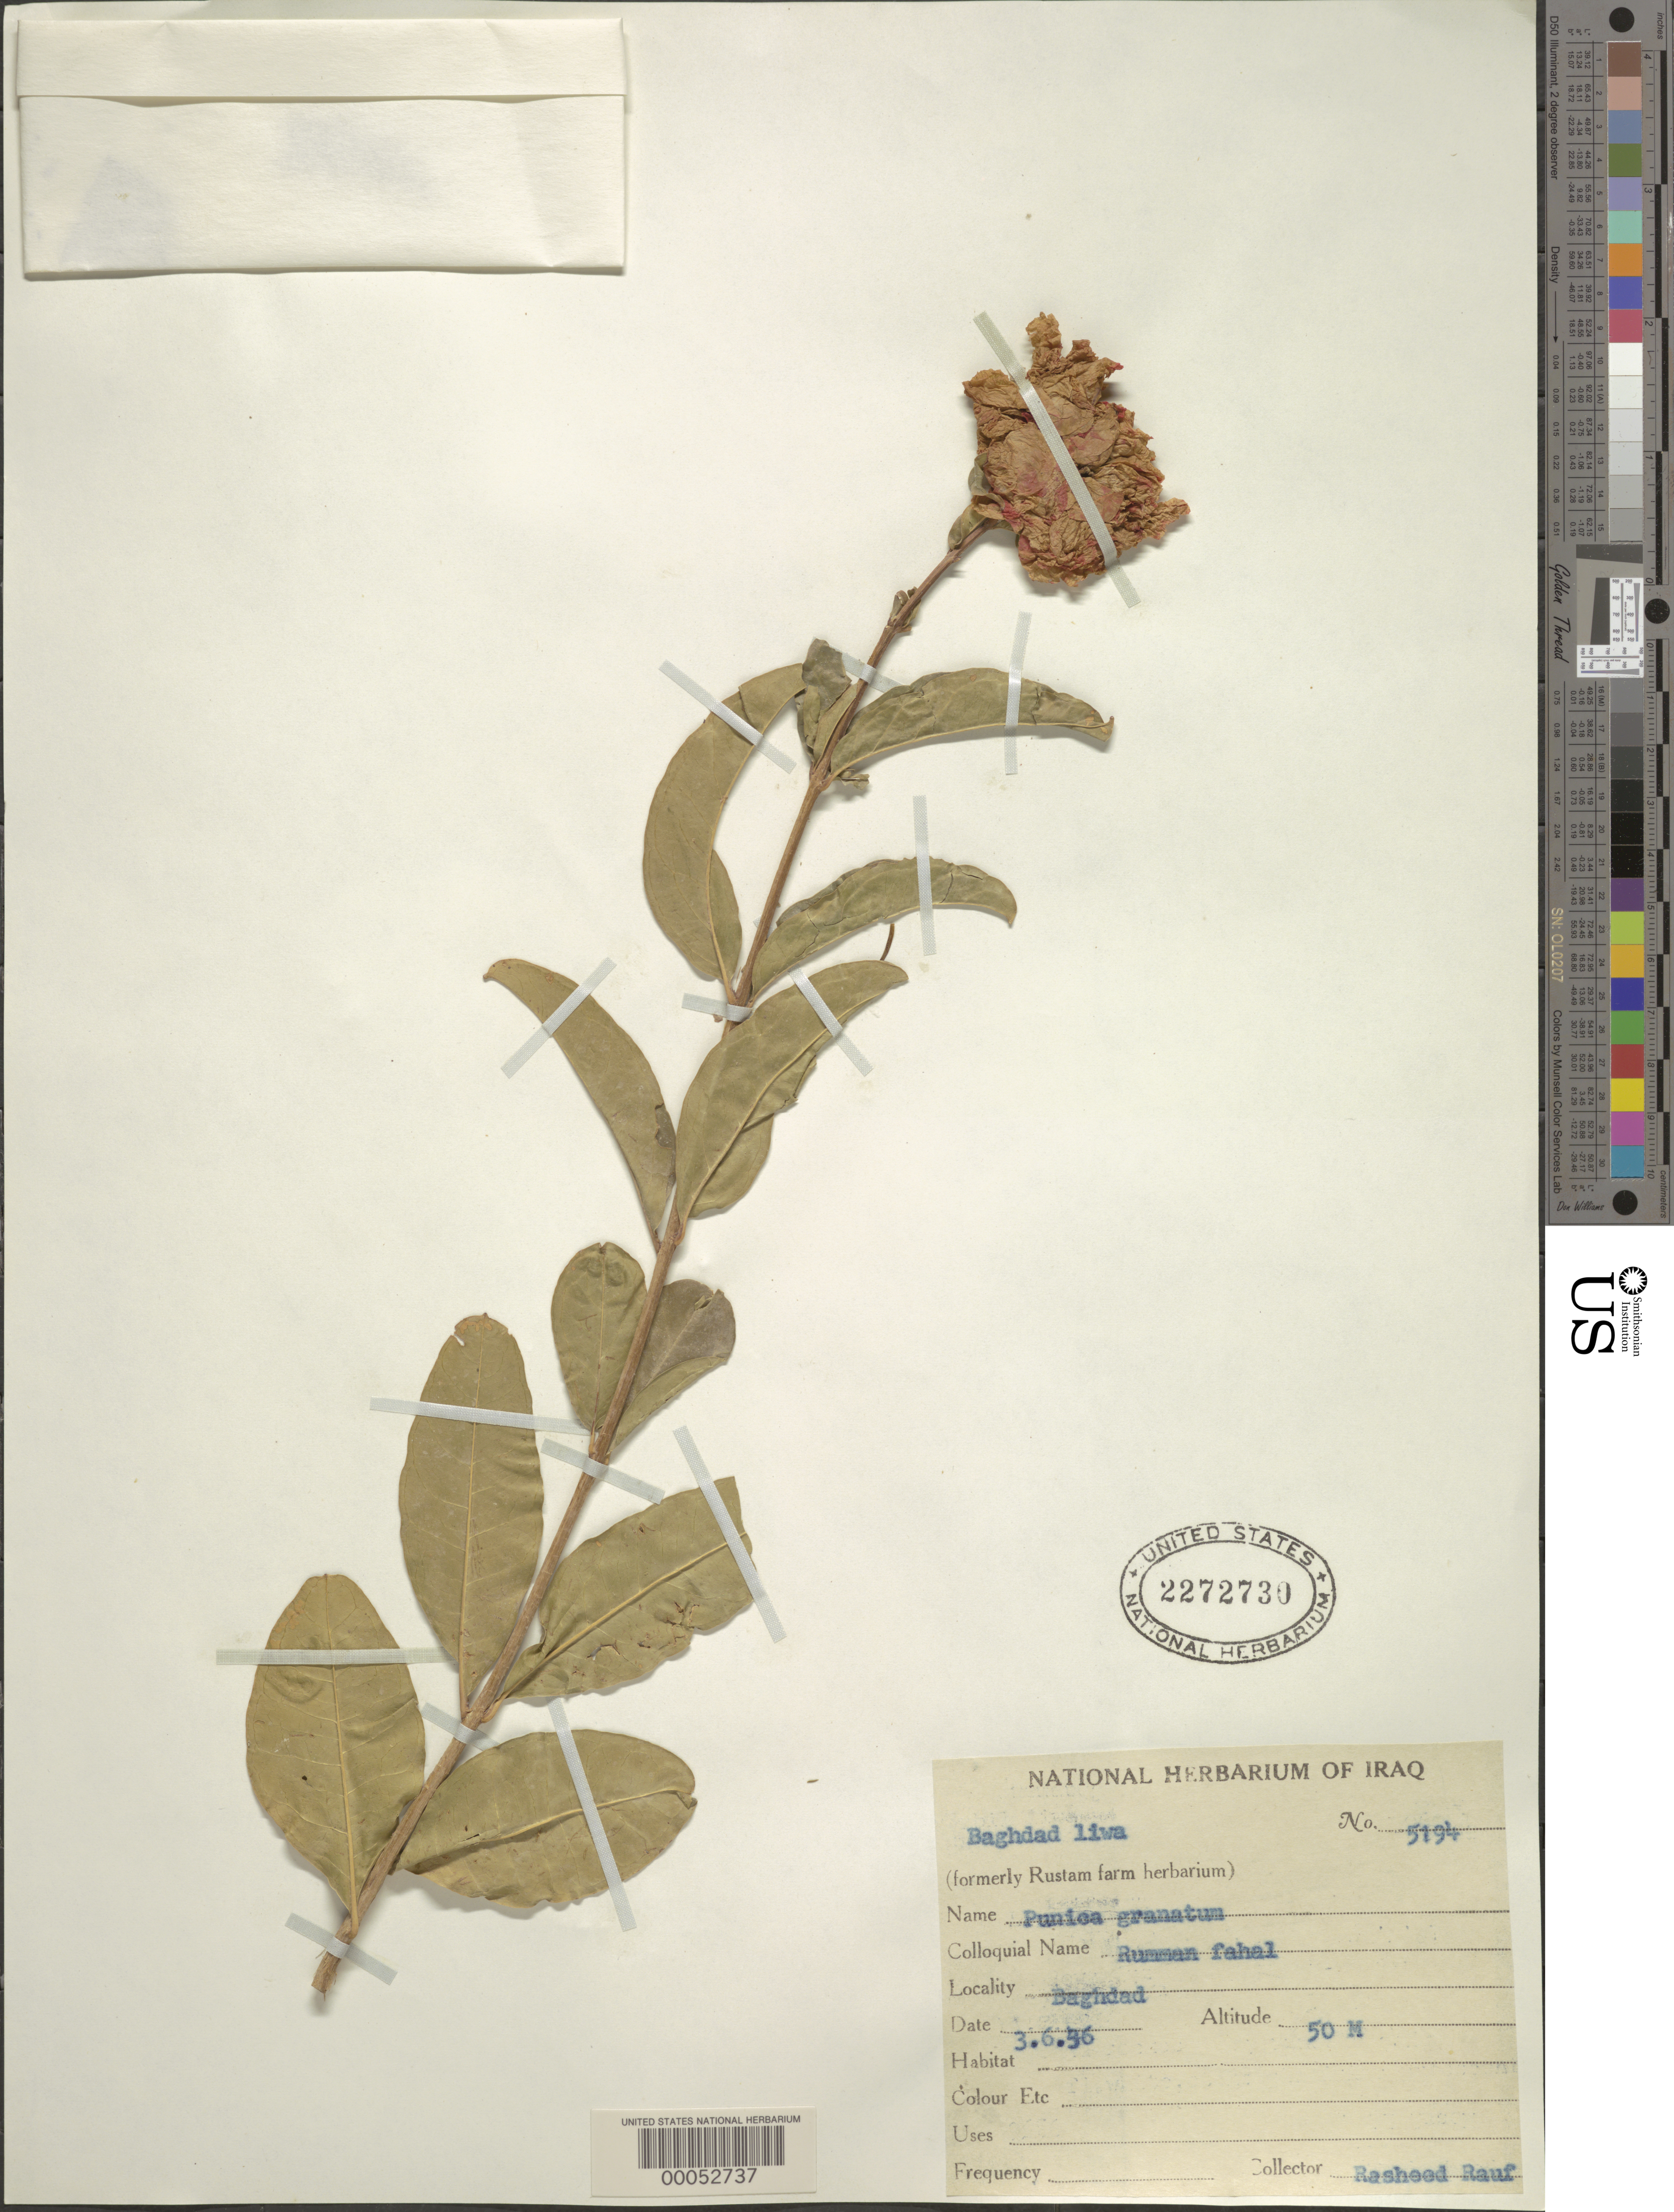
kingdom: Plantae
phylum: Tracheophyta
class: Magnoliopsida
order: Myrtales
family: Lythraceae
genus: Punica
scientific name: Punica granatum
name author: L.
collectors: R. Rauf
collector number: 5194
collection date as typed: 03 Jun 1936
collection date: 1936-06-03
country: Iraq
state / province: Baghdad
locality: Baghdad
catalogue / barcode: US 2272730